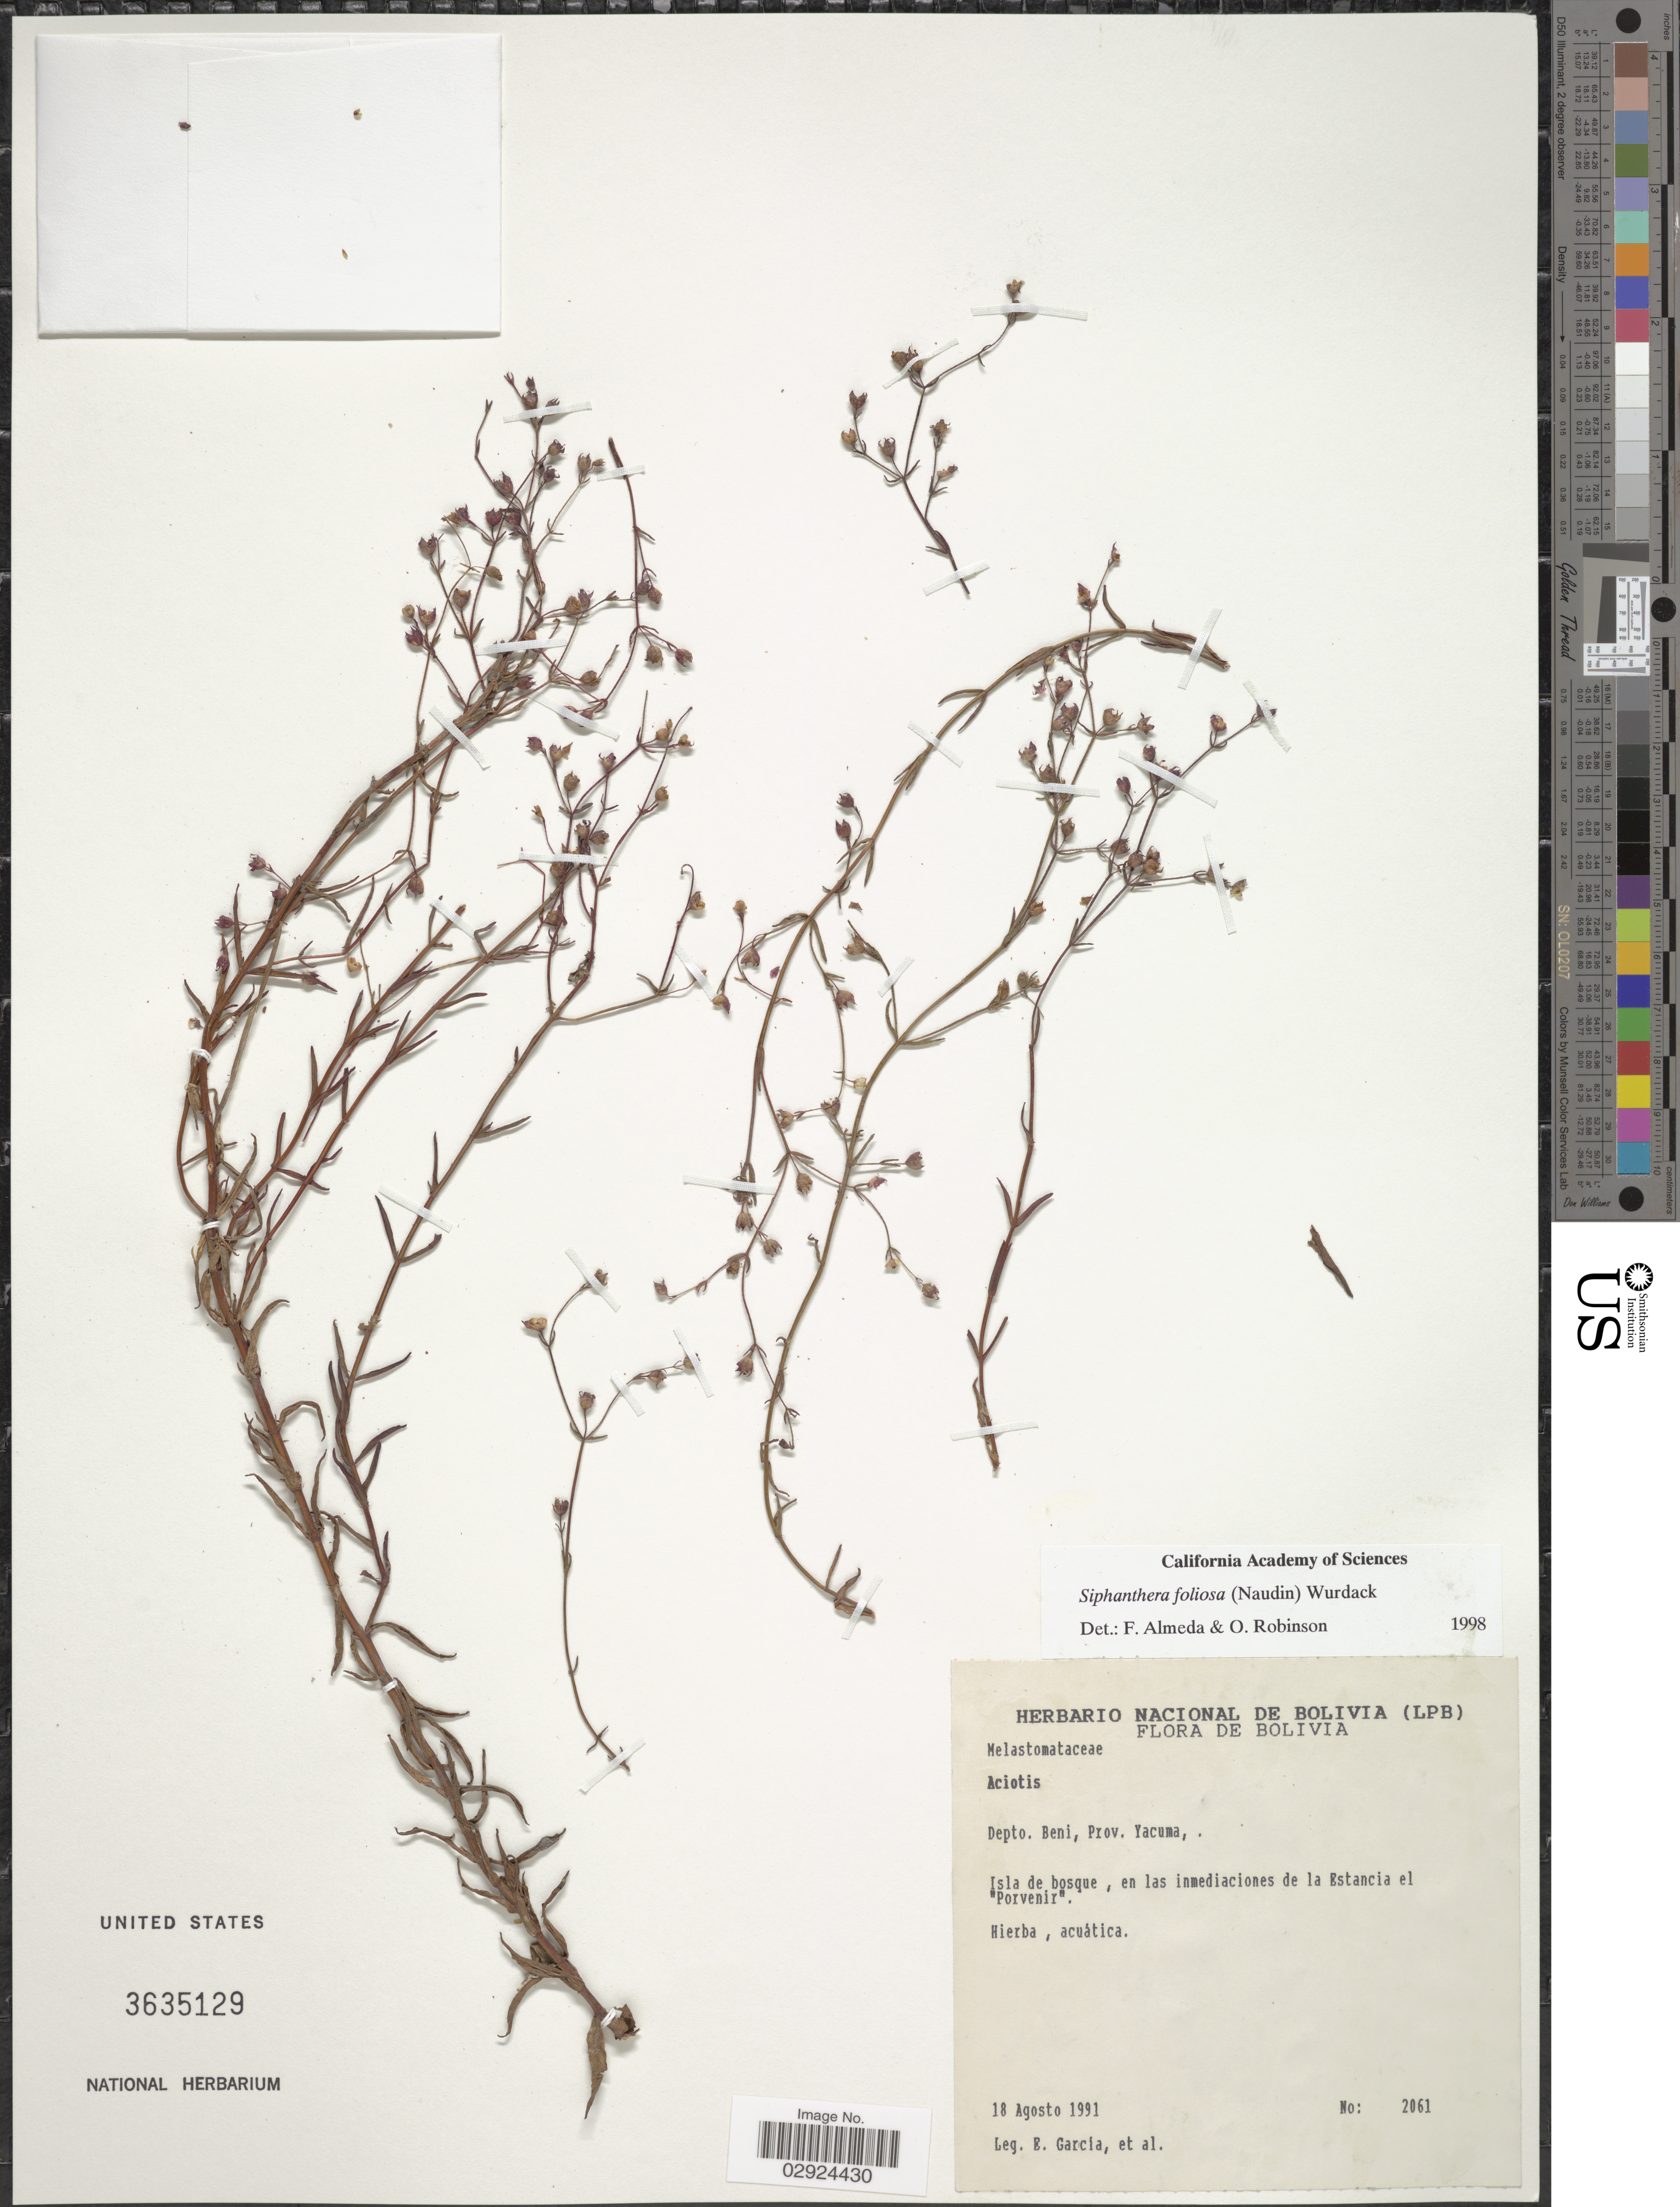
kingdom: Plantae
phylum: Tracheophyta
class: Magnoliopsida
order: Myrtales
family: Melastomataceae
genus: Siphanthera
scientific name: Siphanthera foliosa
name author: (Naudin) Wurdack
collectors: E. Garcia & et al.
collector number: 2061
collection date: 1991-08-18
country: Bolivia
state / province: Beni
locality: Depto. Beni, Prov. Yacuma. Isla de bosque, en las inmediaciones de la Estancia el "Porvenir".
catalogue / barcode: US 3635129